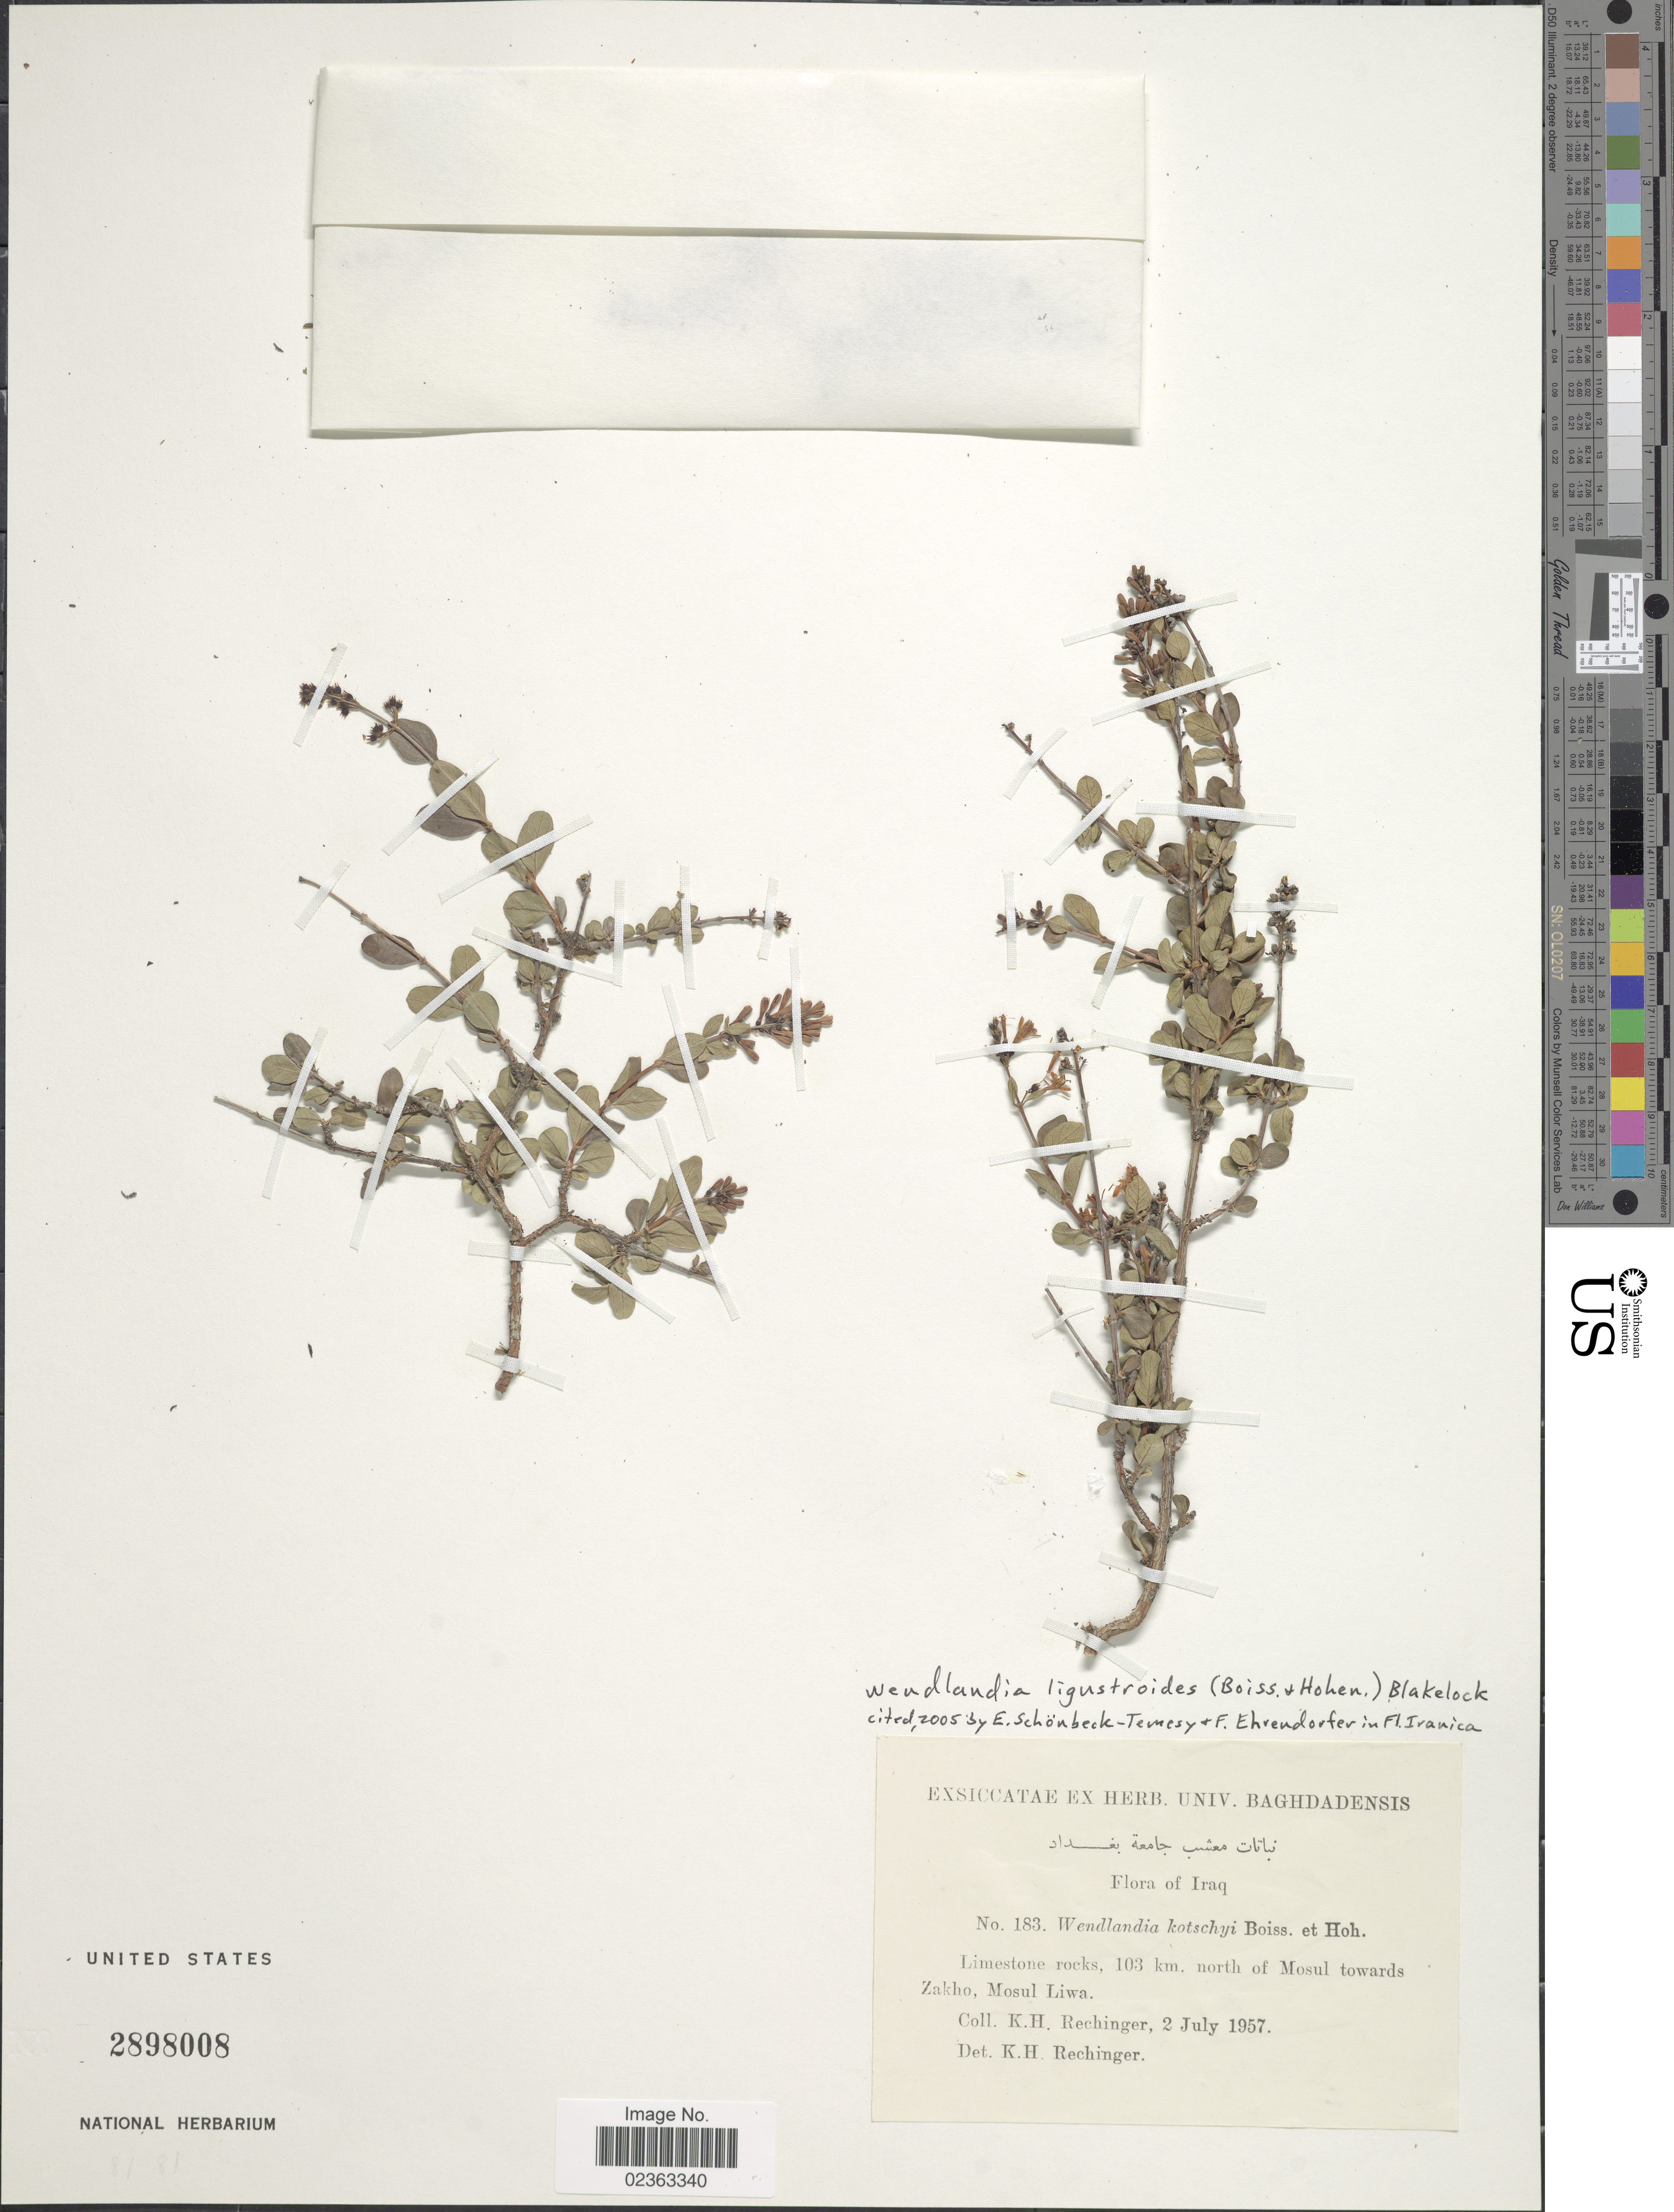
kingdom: Plantae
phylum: Tracheophyta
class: Magnoliopsida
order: Gentianales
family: Rubiaceae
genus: Wendlandia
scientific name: Wendlandia ligustroides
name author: (Boiss. & Hohen.) Blakelock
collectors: K. H. Rechinger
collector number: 183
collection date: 1957-07-02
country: Iraq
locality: Limestone rocks, 103 km. north of Mosul towards Zakho, Mosul Liwa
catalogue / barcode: US 2898008